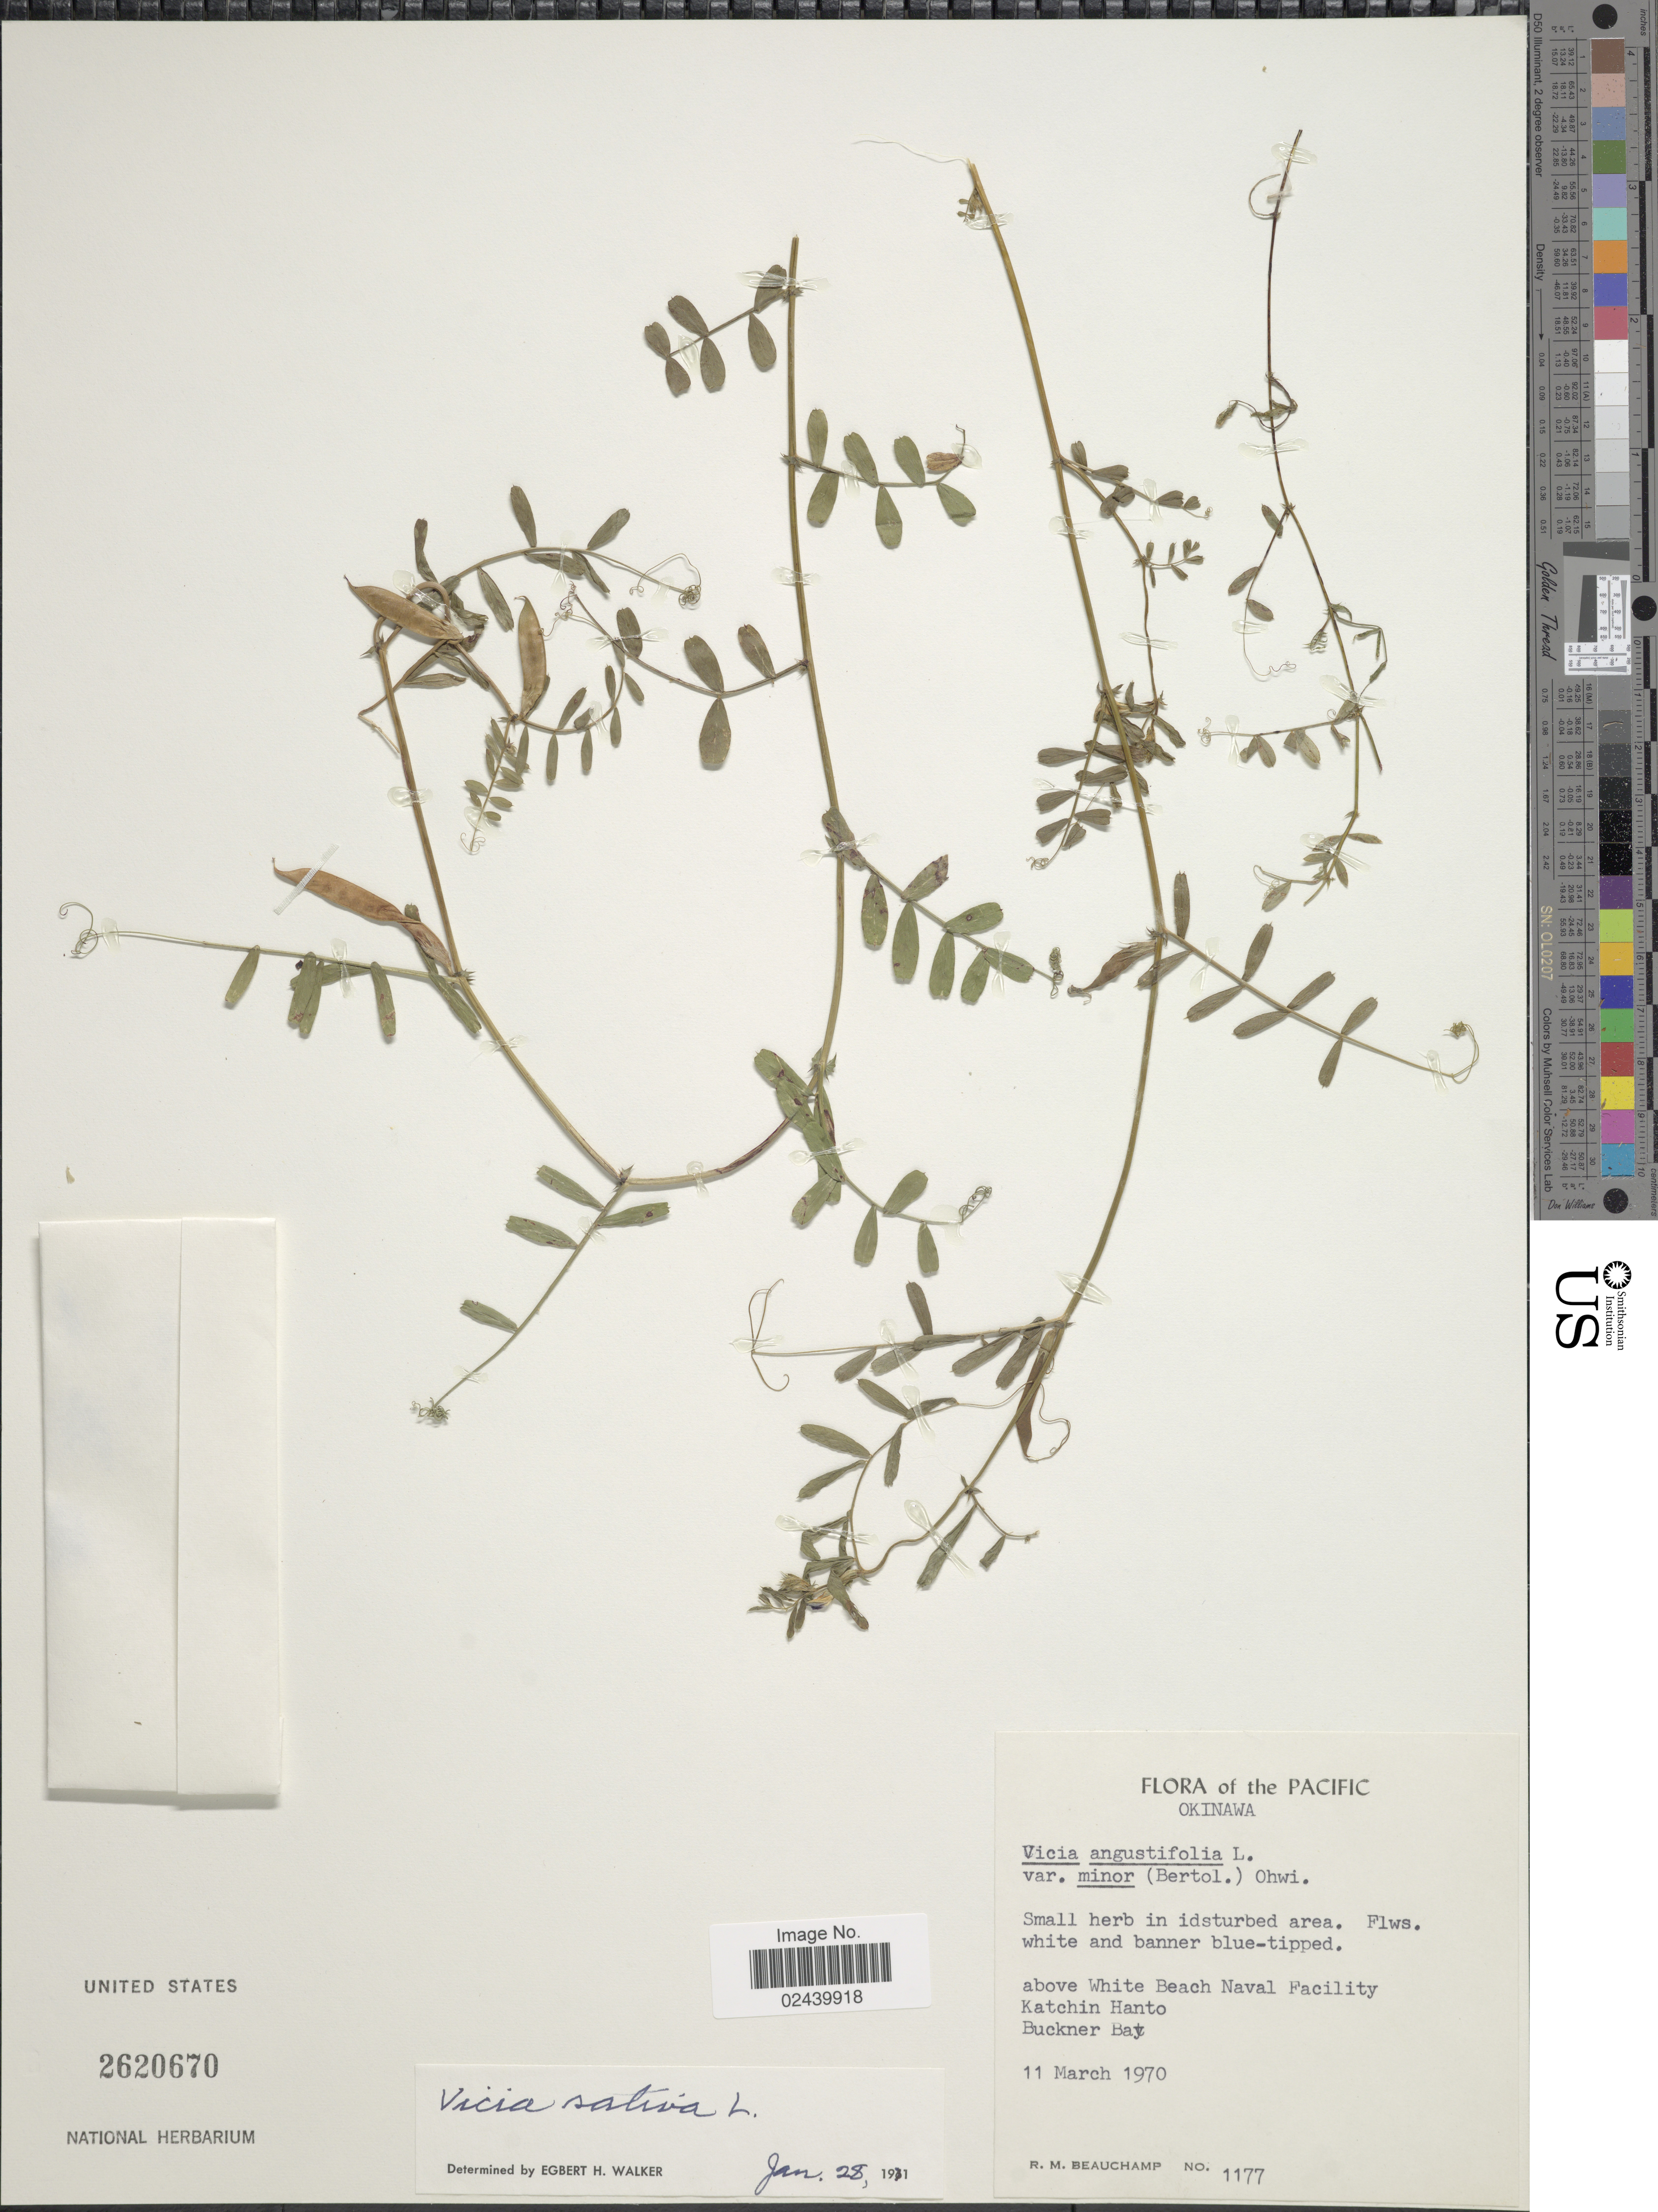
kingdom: Plantae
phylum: Tracheophyta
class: Magnoliopsida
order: Fabales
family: Fabaceae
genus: Vicia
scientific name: Vicia sativa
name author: L.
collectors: R. Beauchamp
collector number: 1177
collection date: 1970-03-11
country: Japan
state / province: Okinawa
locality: Pacific. above White Beach Naval Facility. Katchin hanto. Buckner Bay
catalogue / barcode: US 2620670